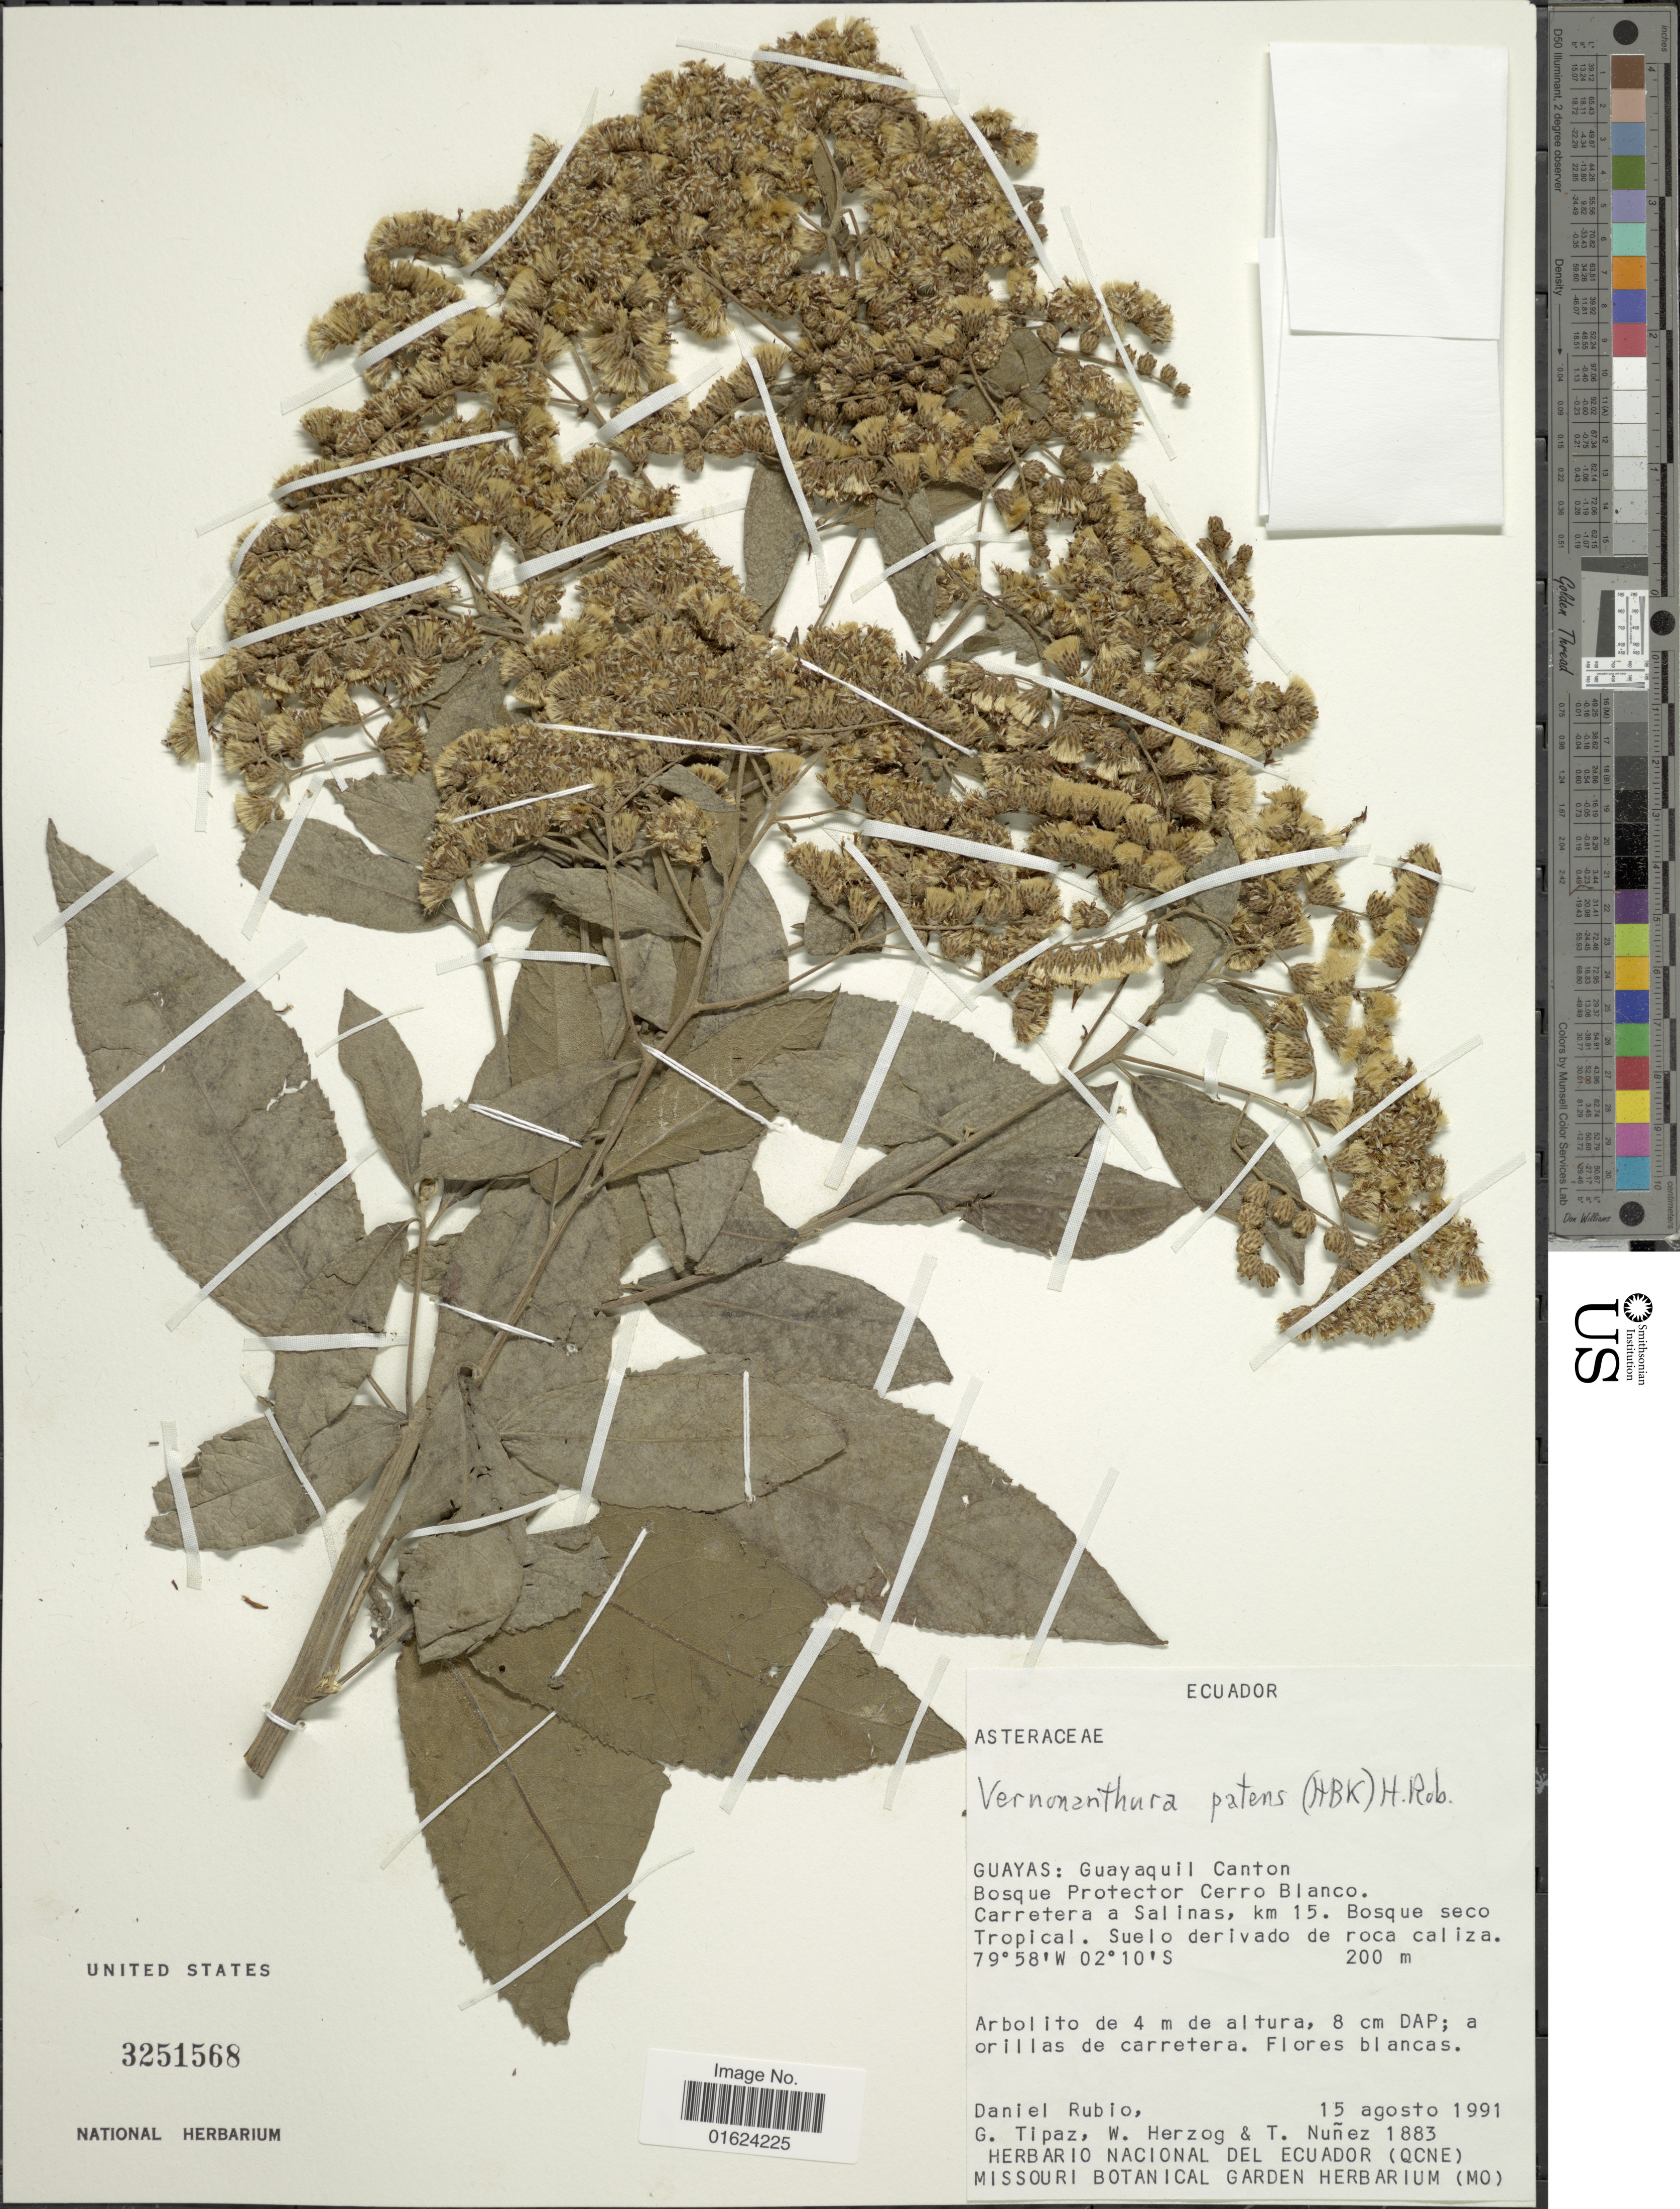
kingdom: Plantae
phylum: Tracheophyta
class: Magnoliopsida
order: Asterales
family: Asteraceae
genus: Vernonanthura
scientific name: Vernonanthura patens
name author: (Kunth) H. Rob.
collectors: D. Rubio, G. Tipaz, W. Herzog & T. Núñez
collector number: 1883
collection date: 1991-08-15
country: Ecuador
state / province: Guayas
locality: Guayas: Guayaquil Canton, Bosque Protector Cerro Blanco, Carretera a Salinas, km 15.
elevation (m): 200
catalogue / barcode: US 3251568